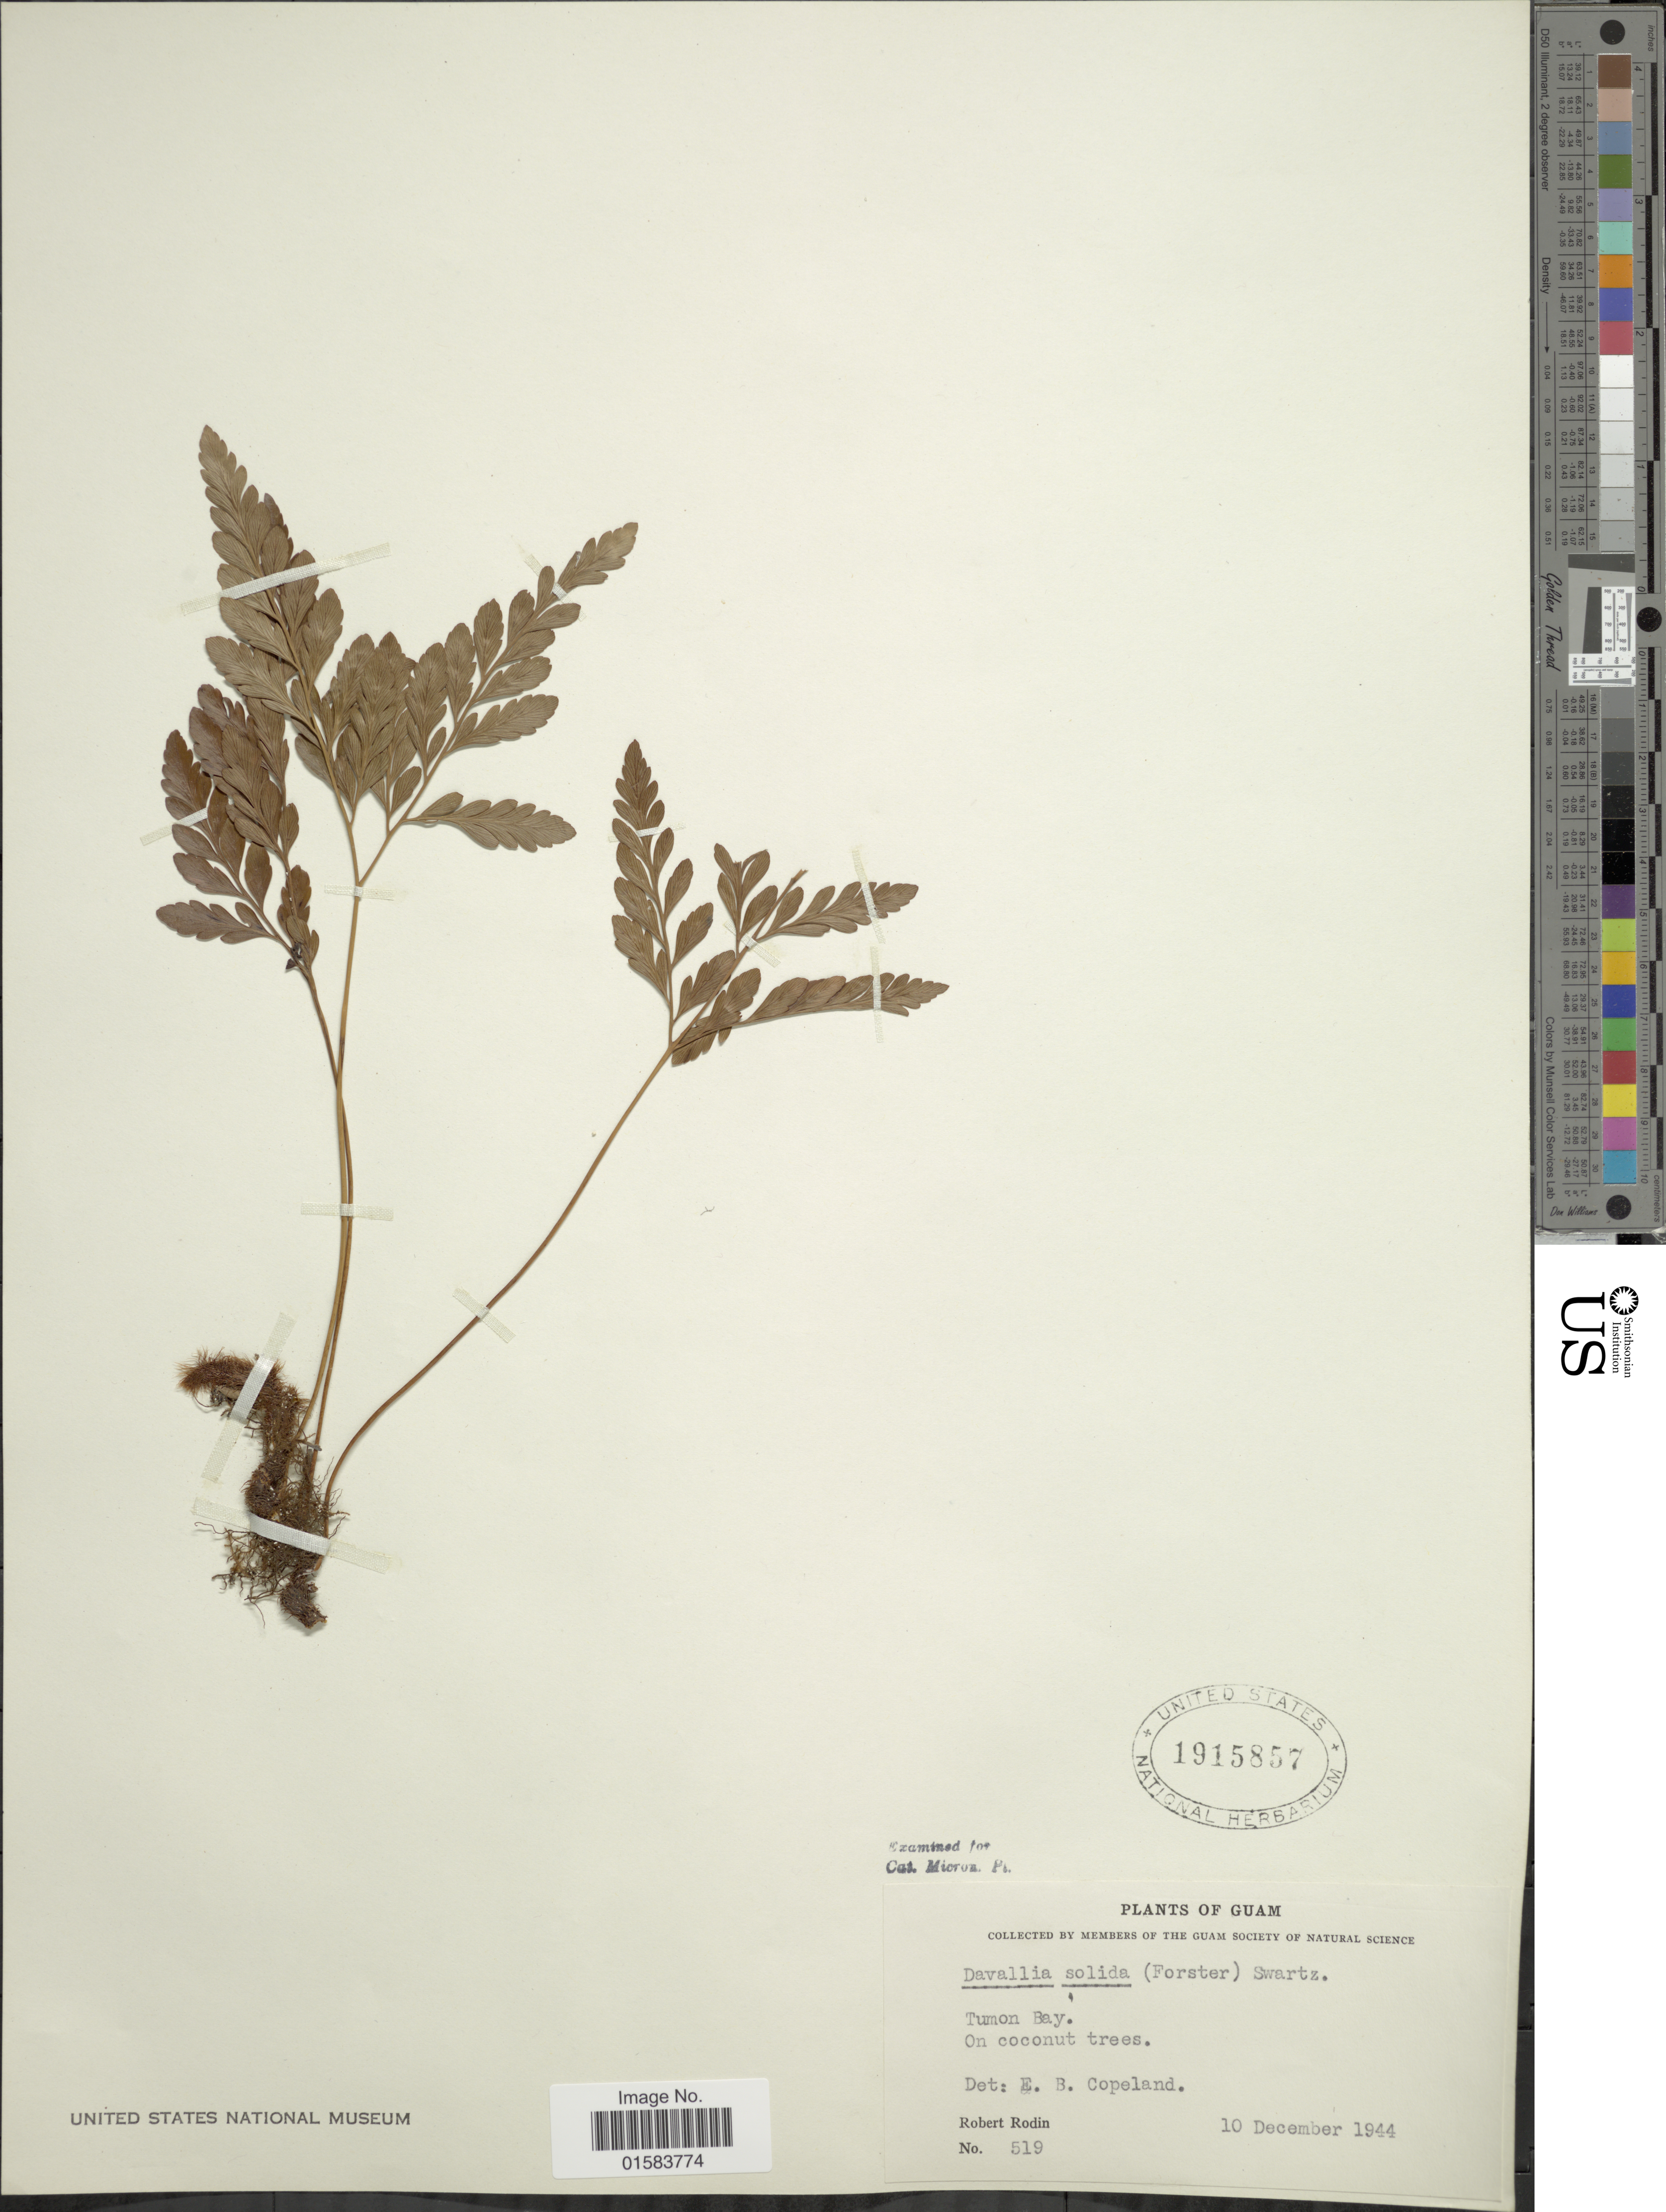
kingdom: Plantae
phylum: Tracheophyta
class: Polypodiopsida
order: Polypodiales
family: Davalliaceae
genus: Davallia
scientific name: Davallia solida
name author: (G. Forst.) Sw.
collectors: R. Rodin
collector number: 519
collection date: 1944-12-10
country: Guam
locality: Tumon Bay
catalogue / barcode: US 1915857